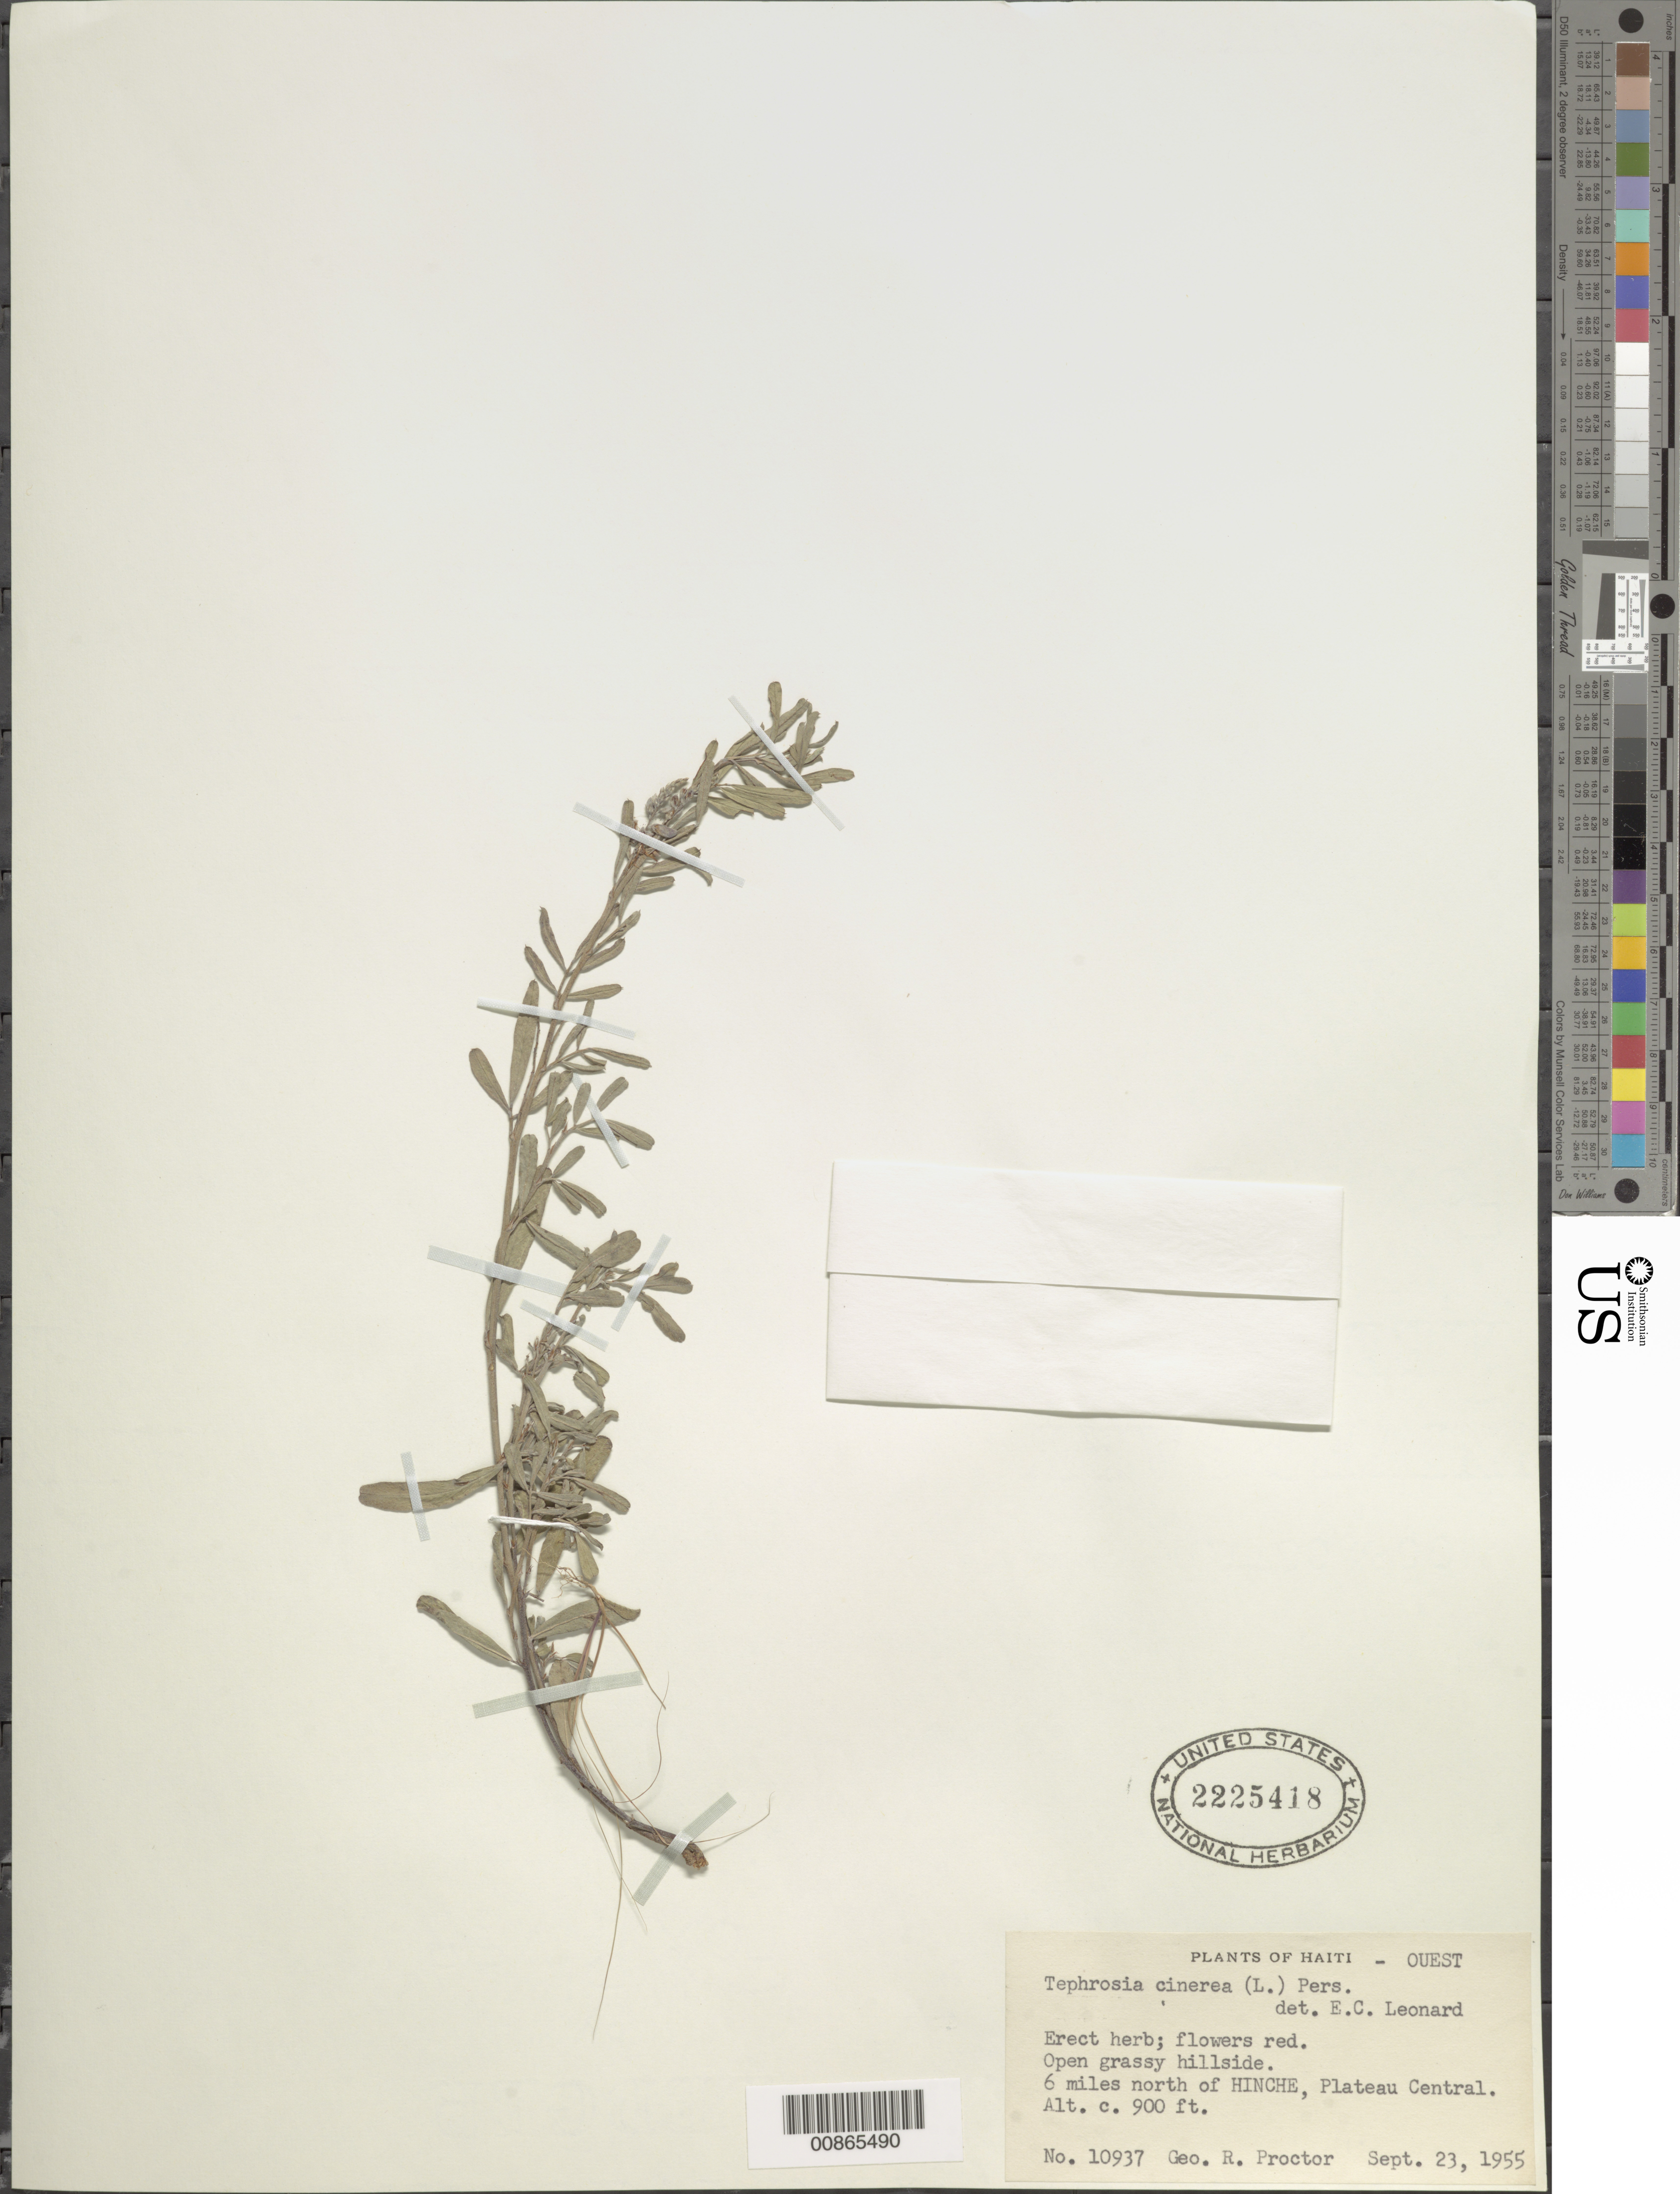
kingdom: Plantae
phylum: Tracheophyta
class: Magnoliopsida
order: Fabales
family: Fabaceae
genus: Tephrosia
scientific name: Tephrosia cinerea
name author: (L.) Pers.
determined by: Leonard, Emery C., (US)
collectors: G. R. Proctor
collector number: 10937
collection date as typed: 23 Sep 1955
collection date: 1955-09-23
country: Haiti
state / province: Ouest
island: Hispaniola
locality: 6 miles north of Hinche, Plateau Central.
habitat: Open grassy hillside.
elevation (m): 274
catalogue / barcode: US 2225418